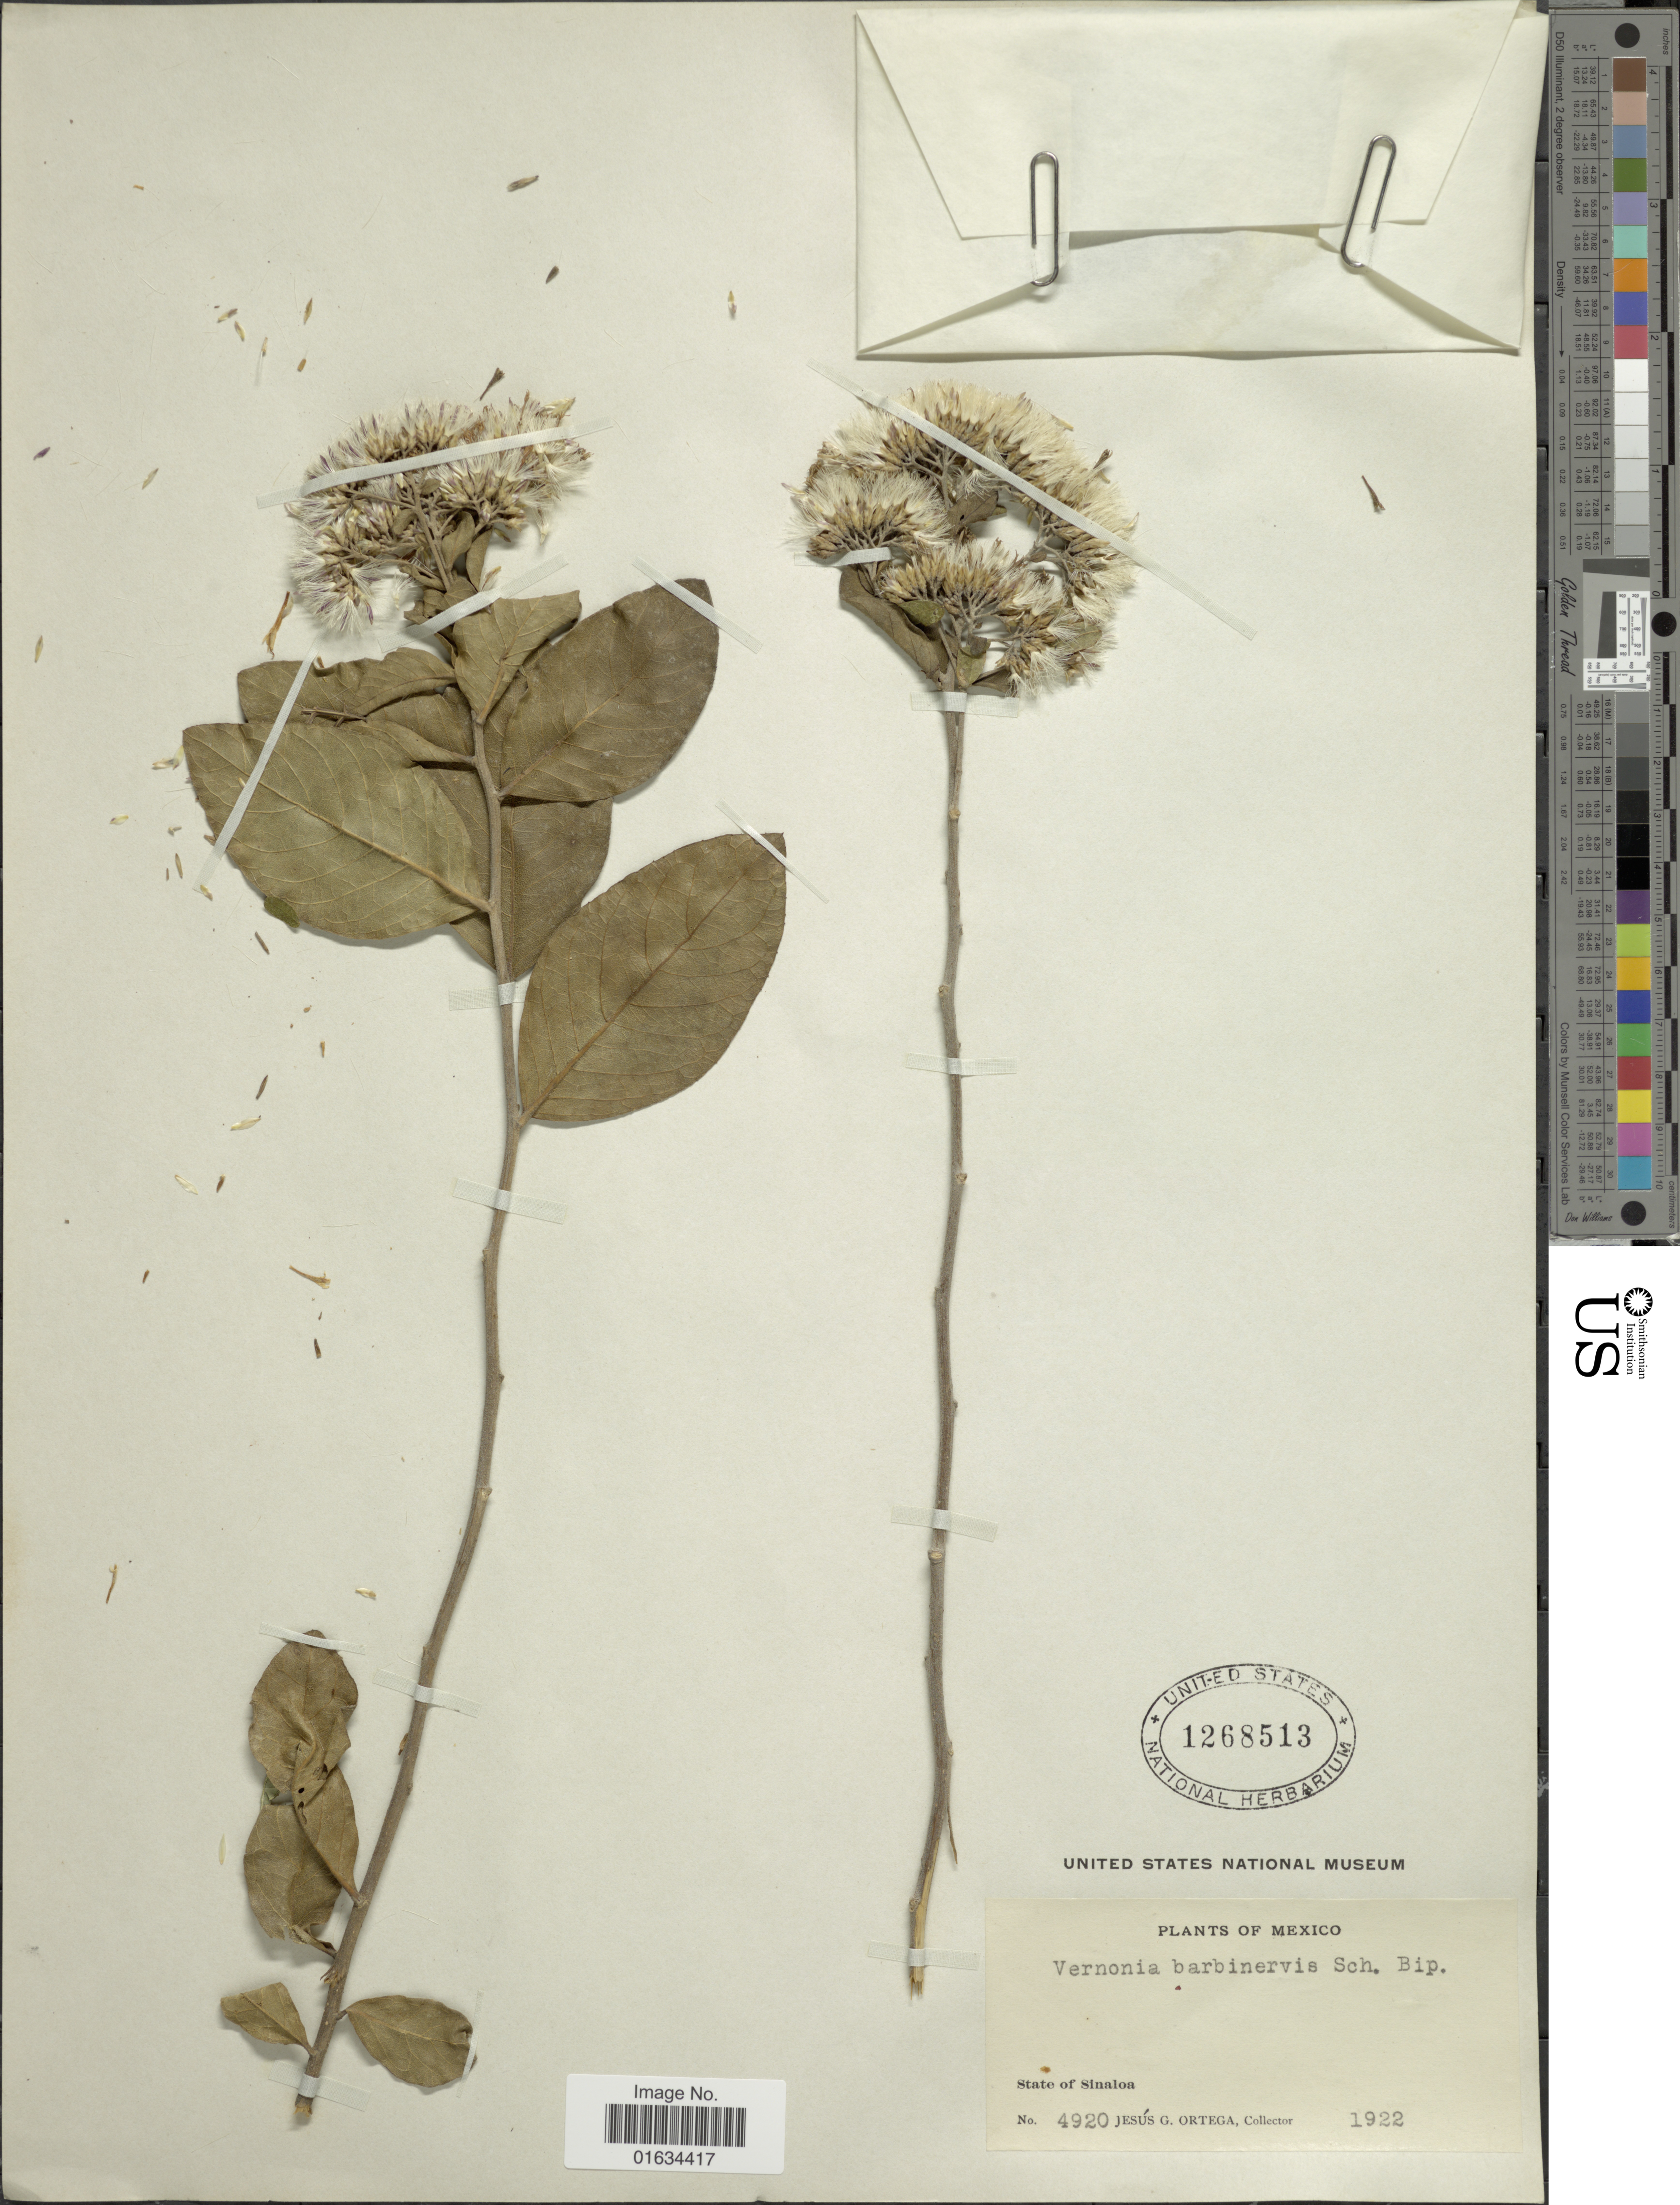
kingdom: Plantae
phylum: Tracheophyta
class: Magnoliopsida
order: Asterales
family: Asteraceae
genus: Eremosis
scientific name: Eremosis barbinervis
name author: (Sch. Bip.) Gleason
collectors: J. Ortega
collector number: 4920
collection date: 1922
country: Mexico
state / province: Sinaloa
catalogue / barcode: US 1268513